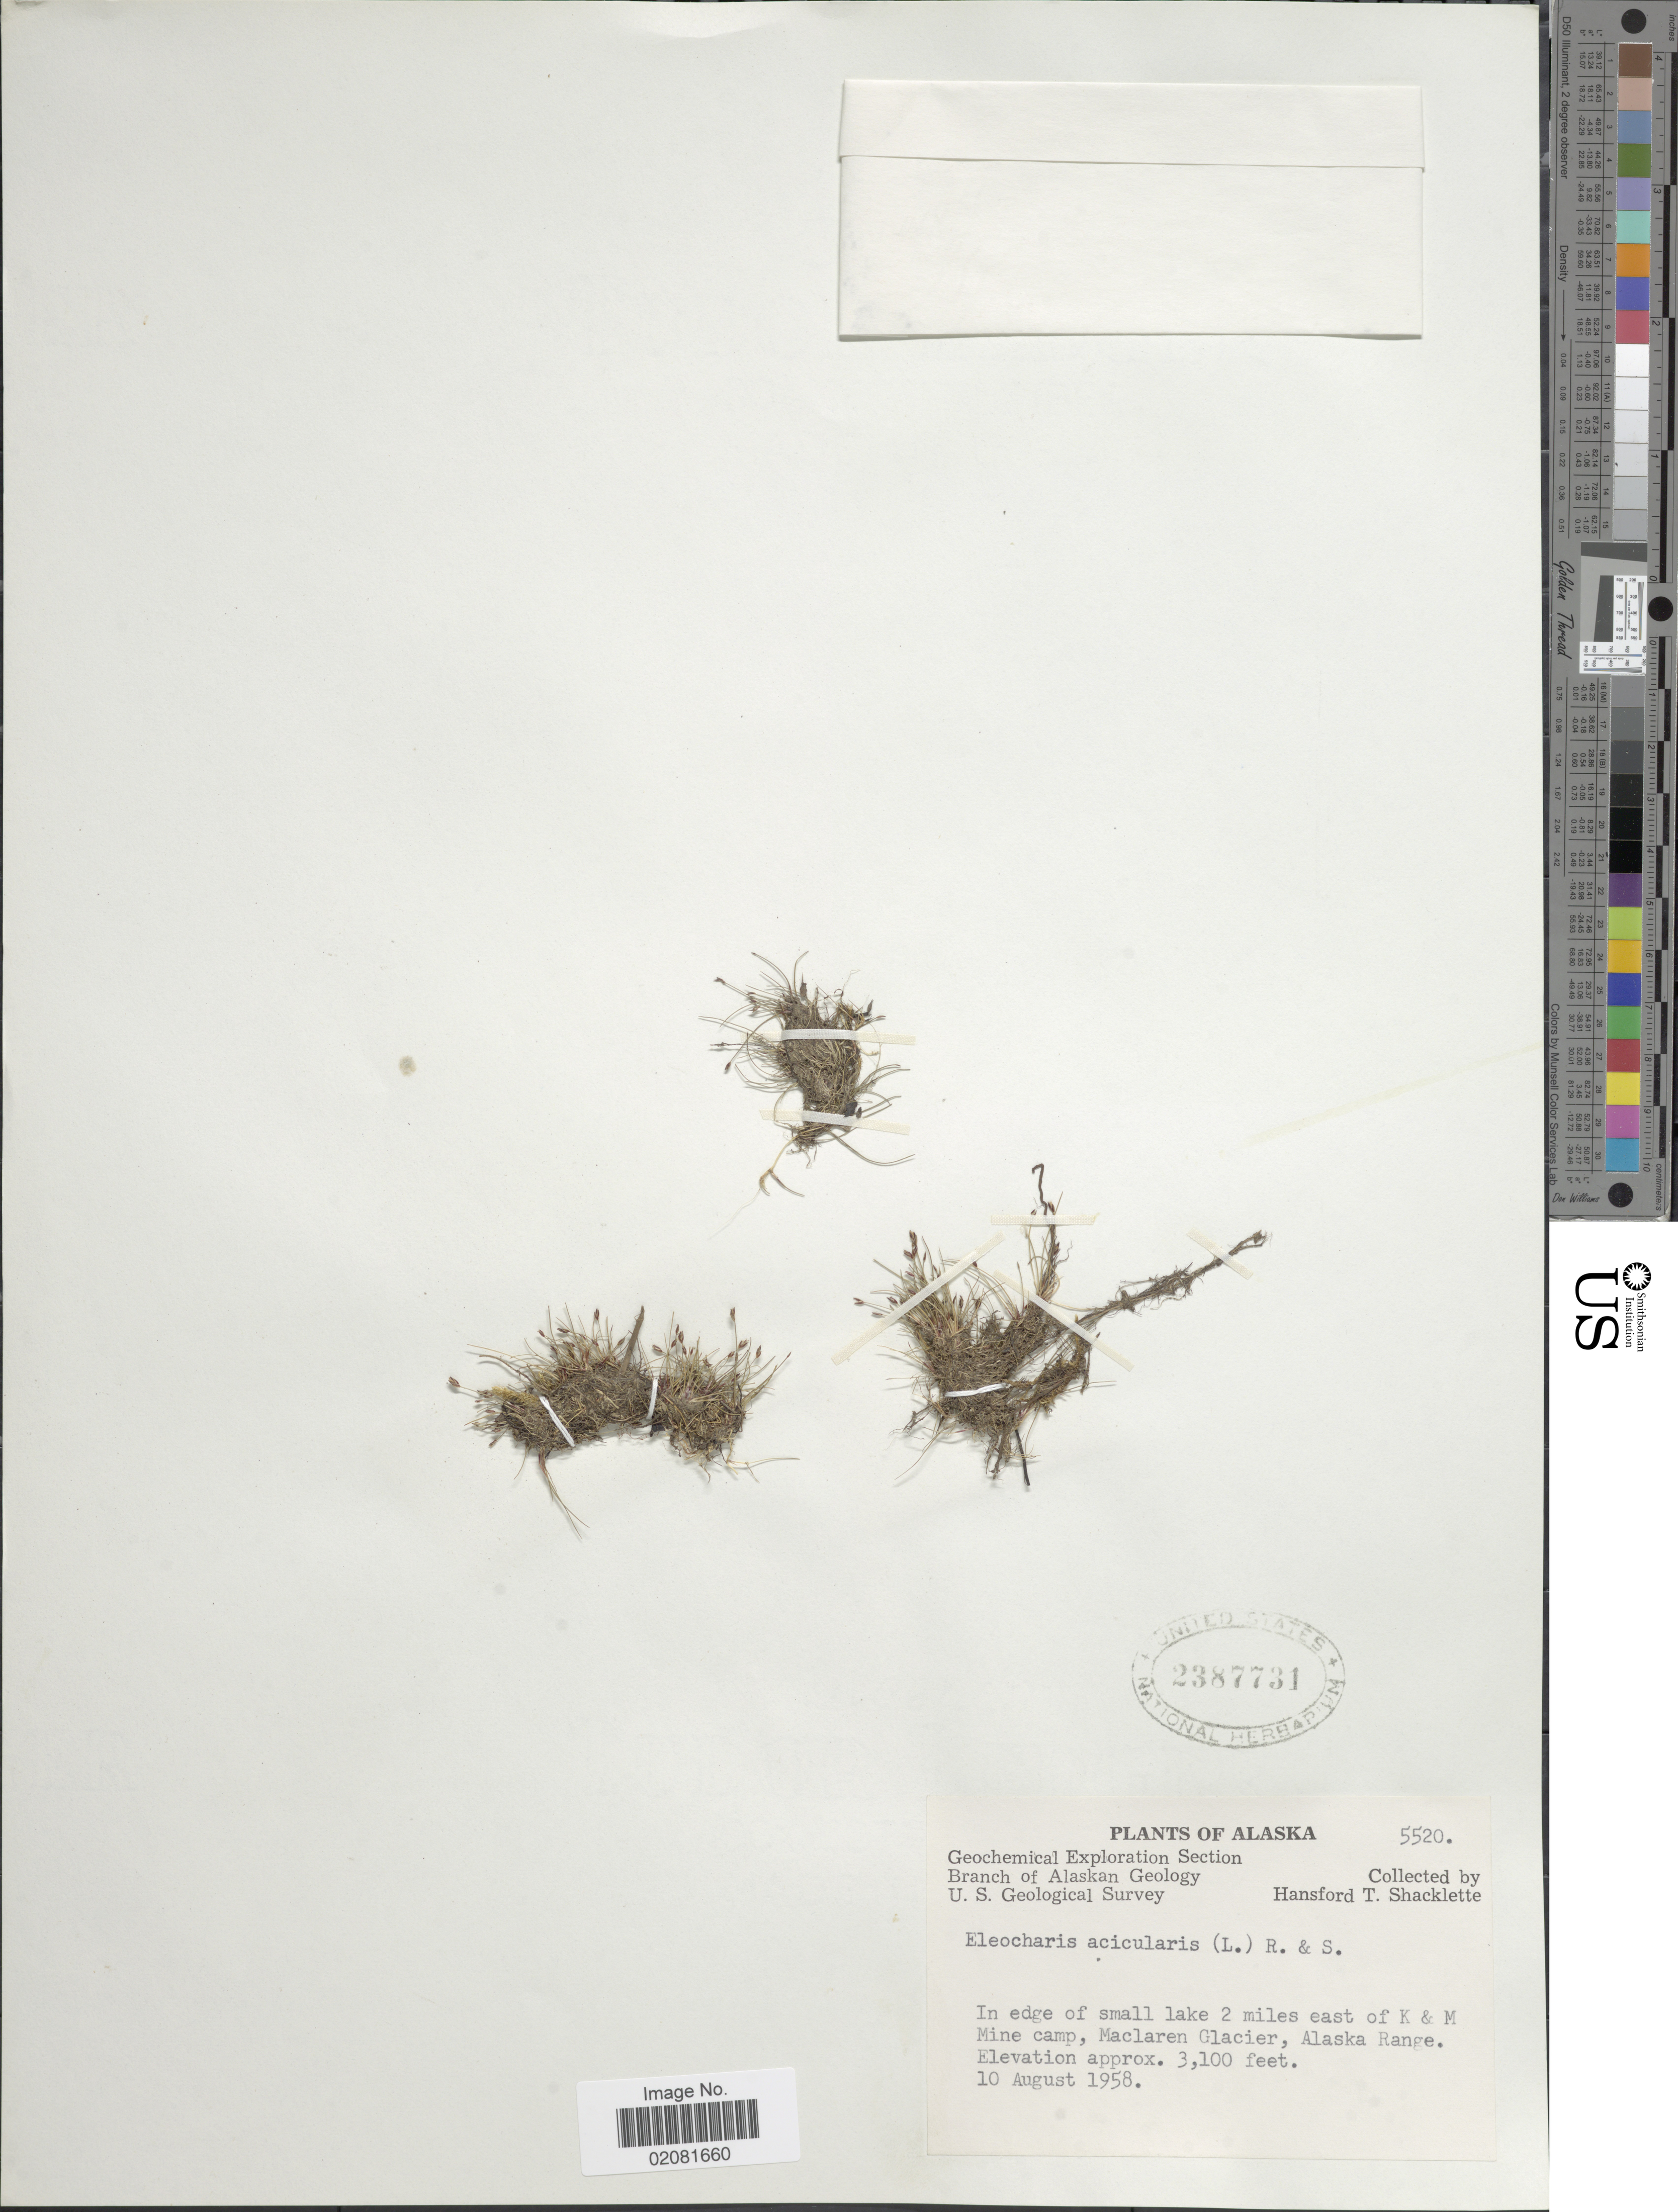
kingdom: Plantae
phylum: Tracheophyta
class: Liliopsida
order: Poales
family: Cyperaceae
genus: Eleocharis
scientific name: Eleocharis acicularis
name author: (L.) Roem. & Schult.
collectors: H. Shacklette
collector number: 5520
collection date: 1958-08-10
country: United States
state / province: Alaska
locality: In edge of small lake 2 miles east of K & M Mine camp, Maclaren Glacier, Alaska Range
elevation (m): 945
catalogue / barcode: US 2387731